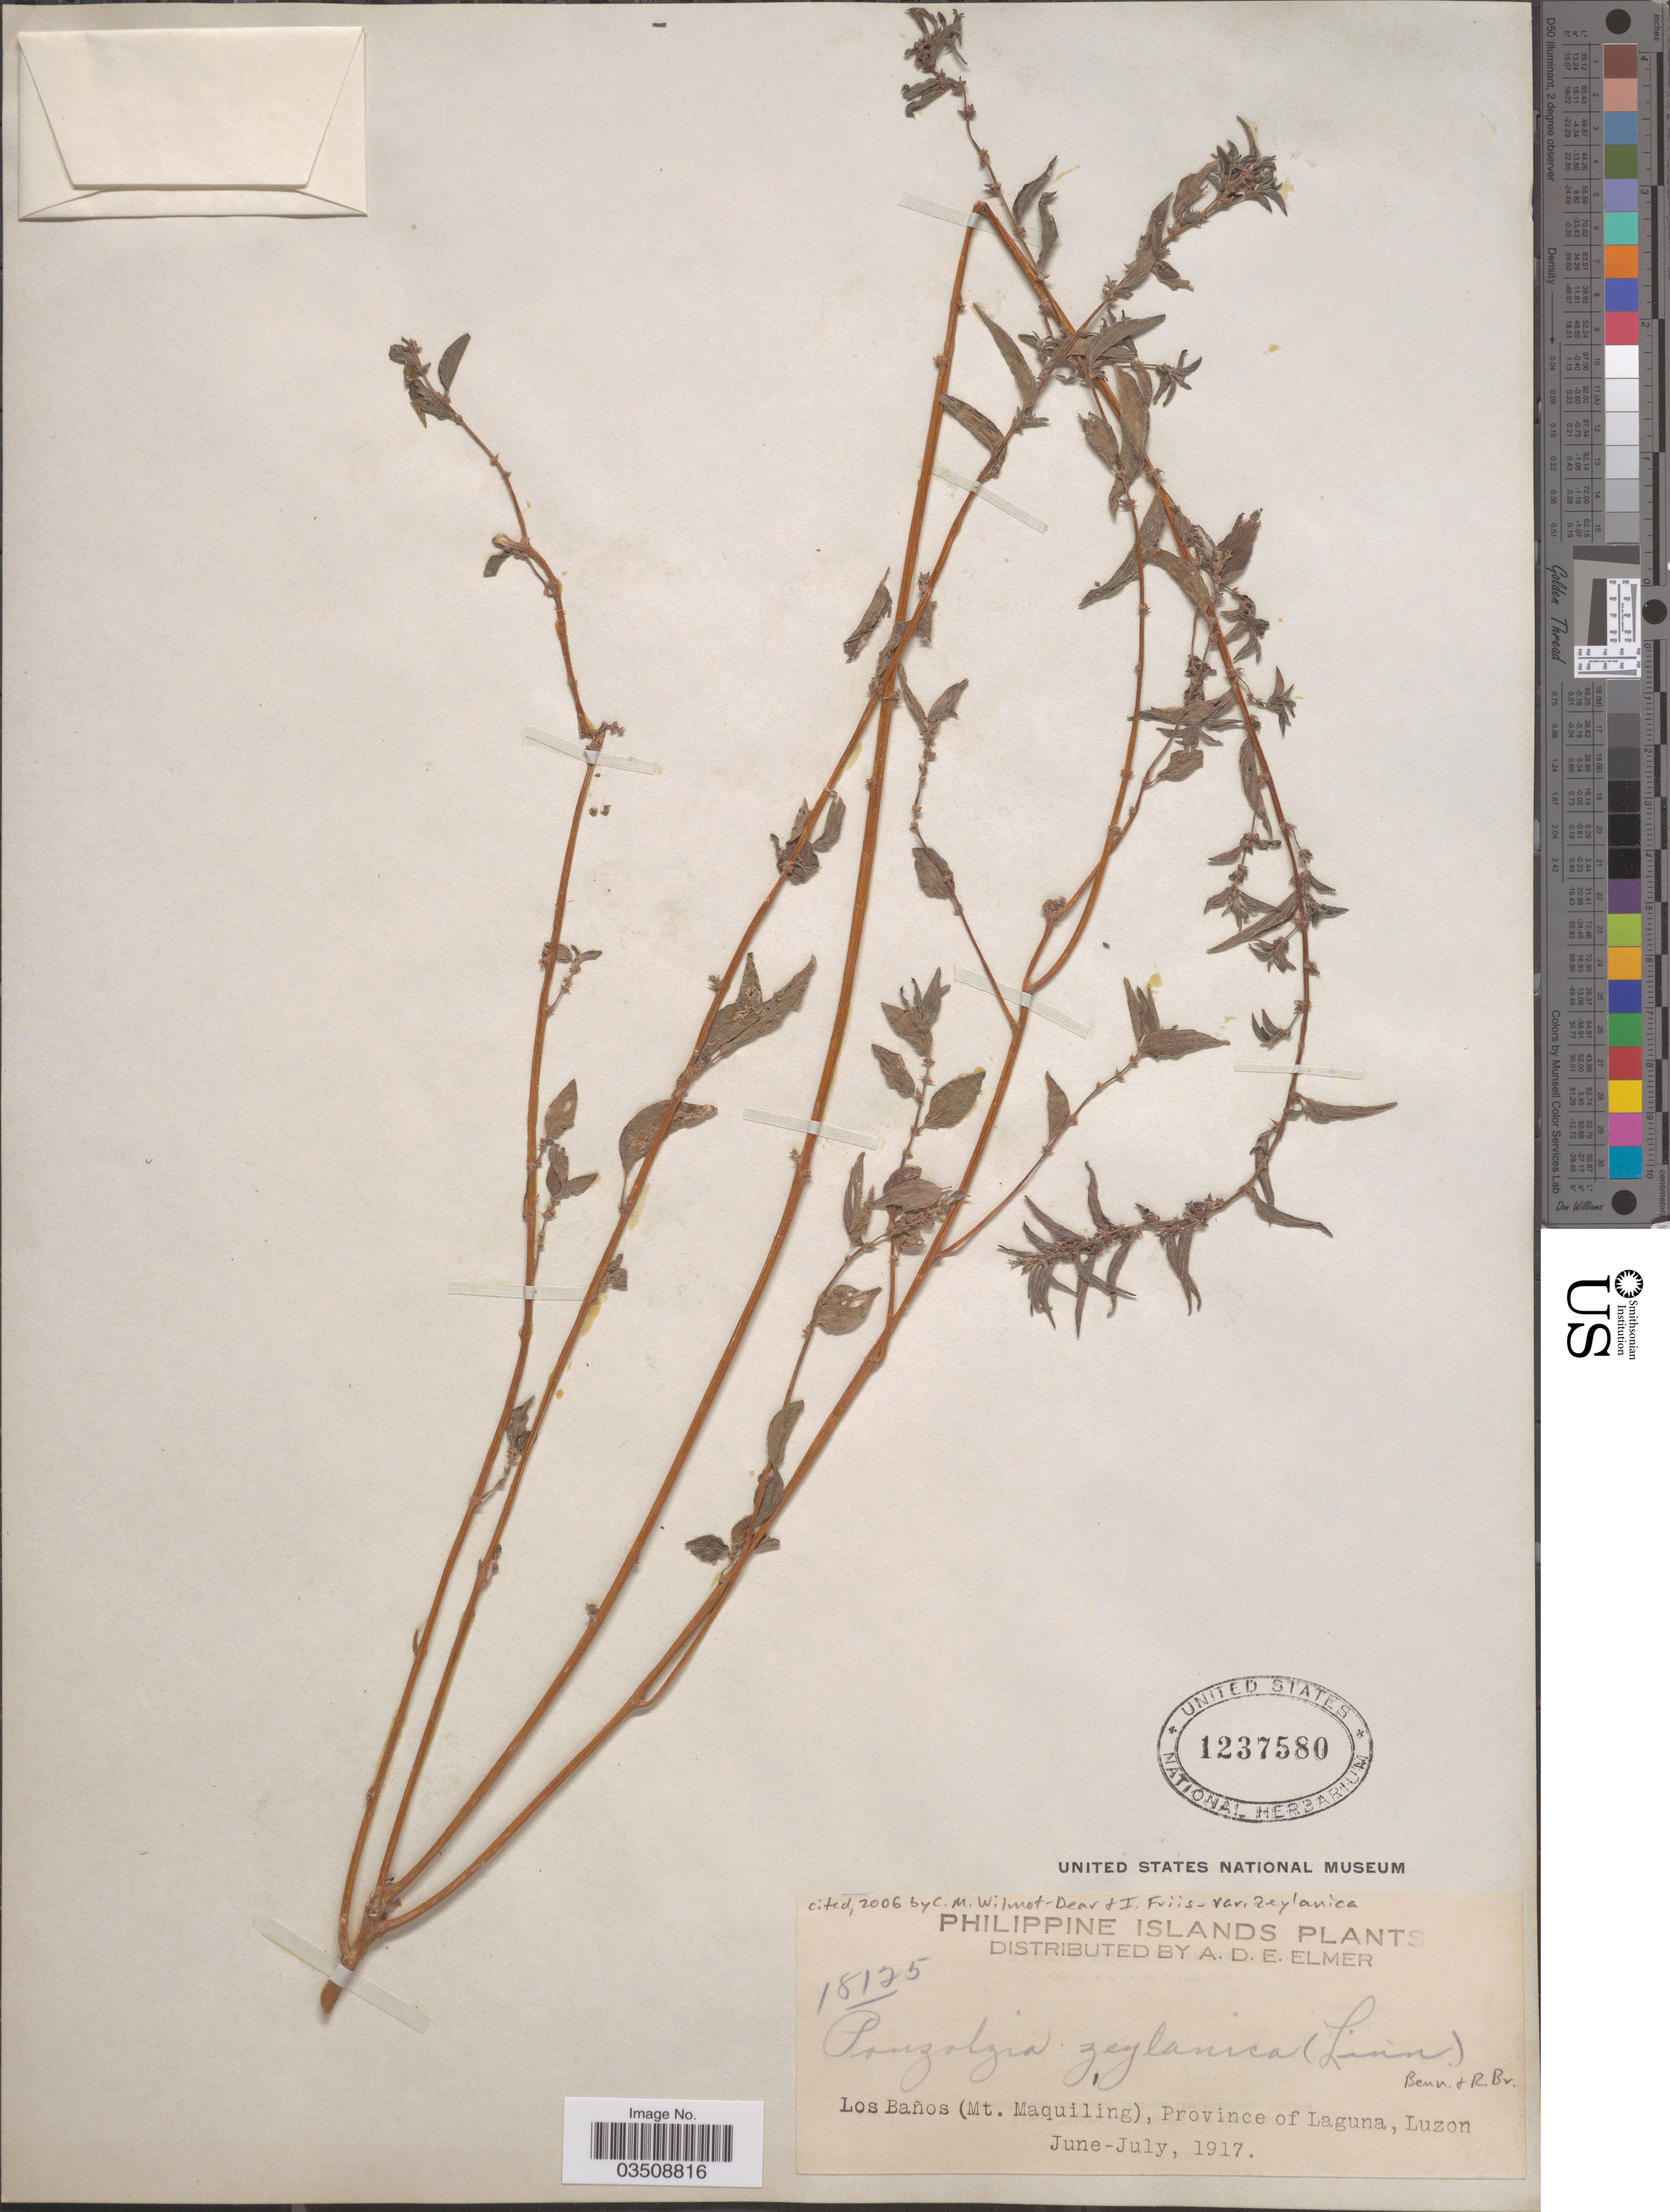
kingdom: Plantae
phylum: Tracheophyta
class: Magnoliopsida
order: Rosales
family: Urticaceae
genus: Pouzolzia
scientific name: Pouzolzia zeylanica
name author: (L.) Benn.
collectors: A. D. E. Elmer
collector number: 18125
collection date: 1917-06/1917-07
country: Philippines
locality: Los Baños (Mt. Maquiling), Province of Laguna, Luzon.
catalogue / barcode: US 1237580